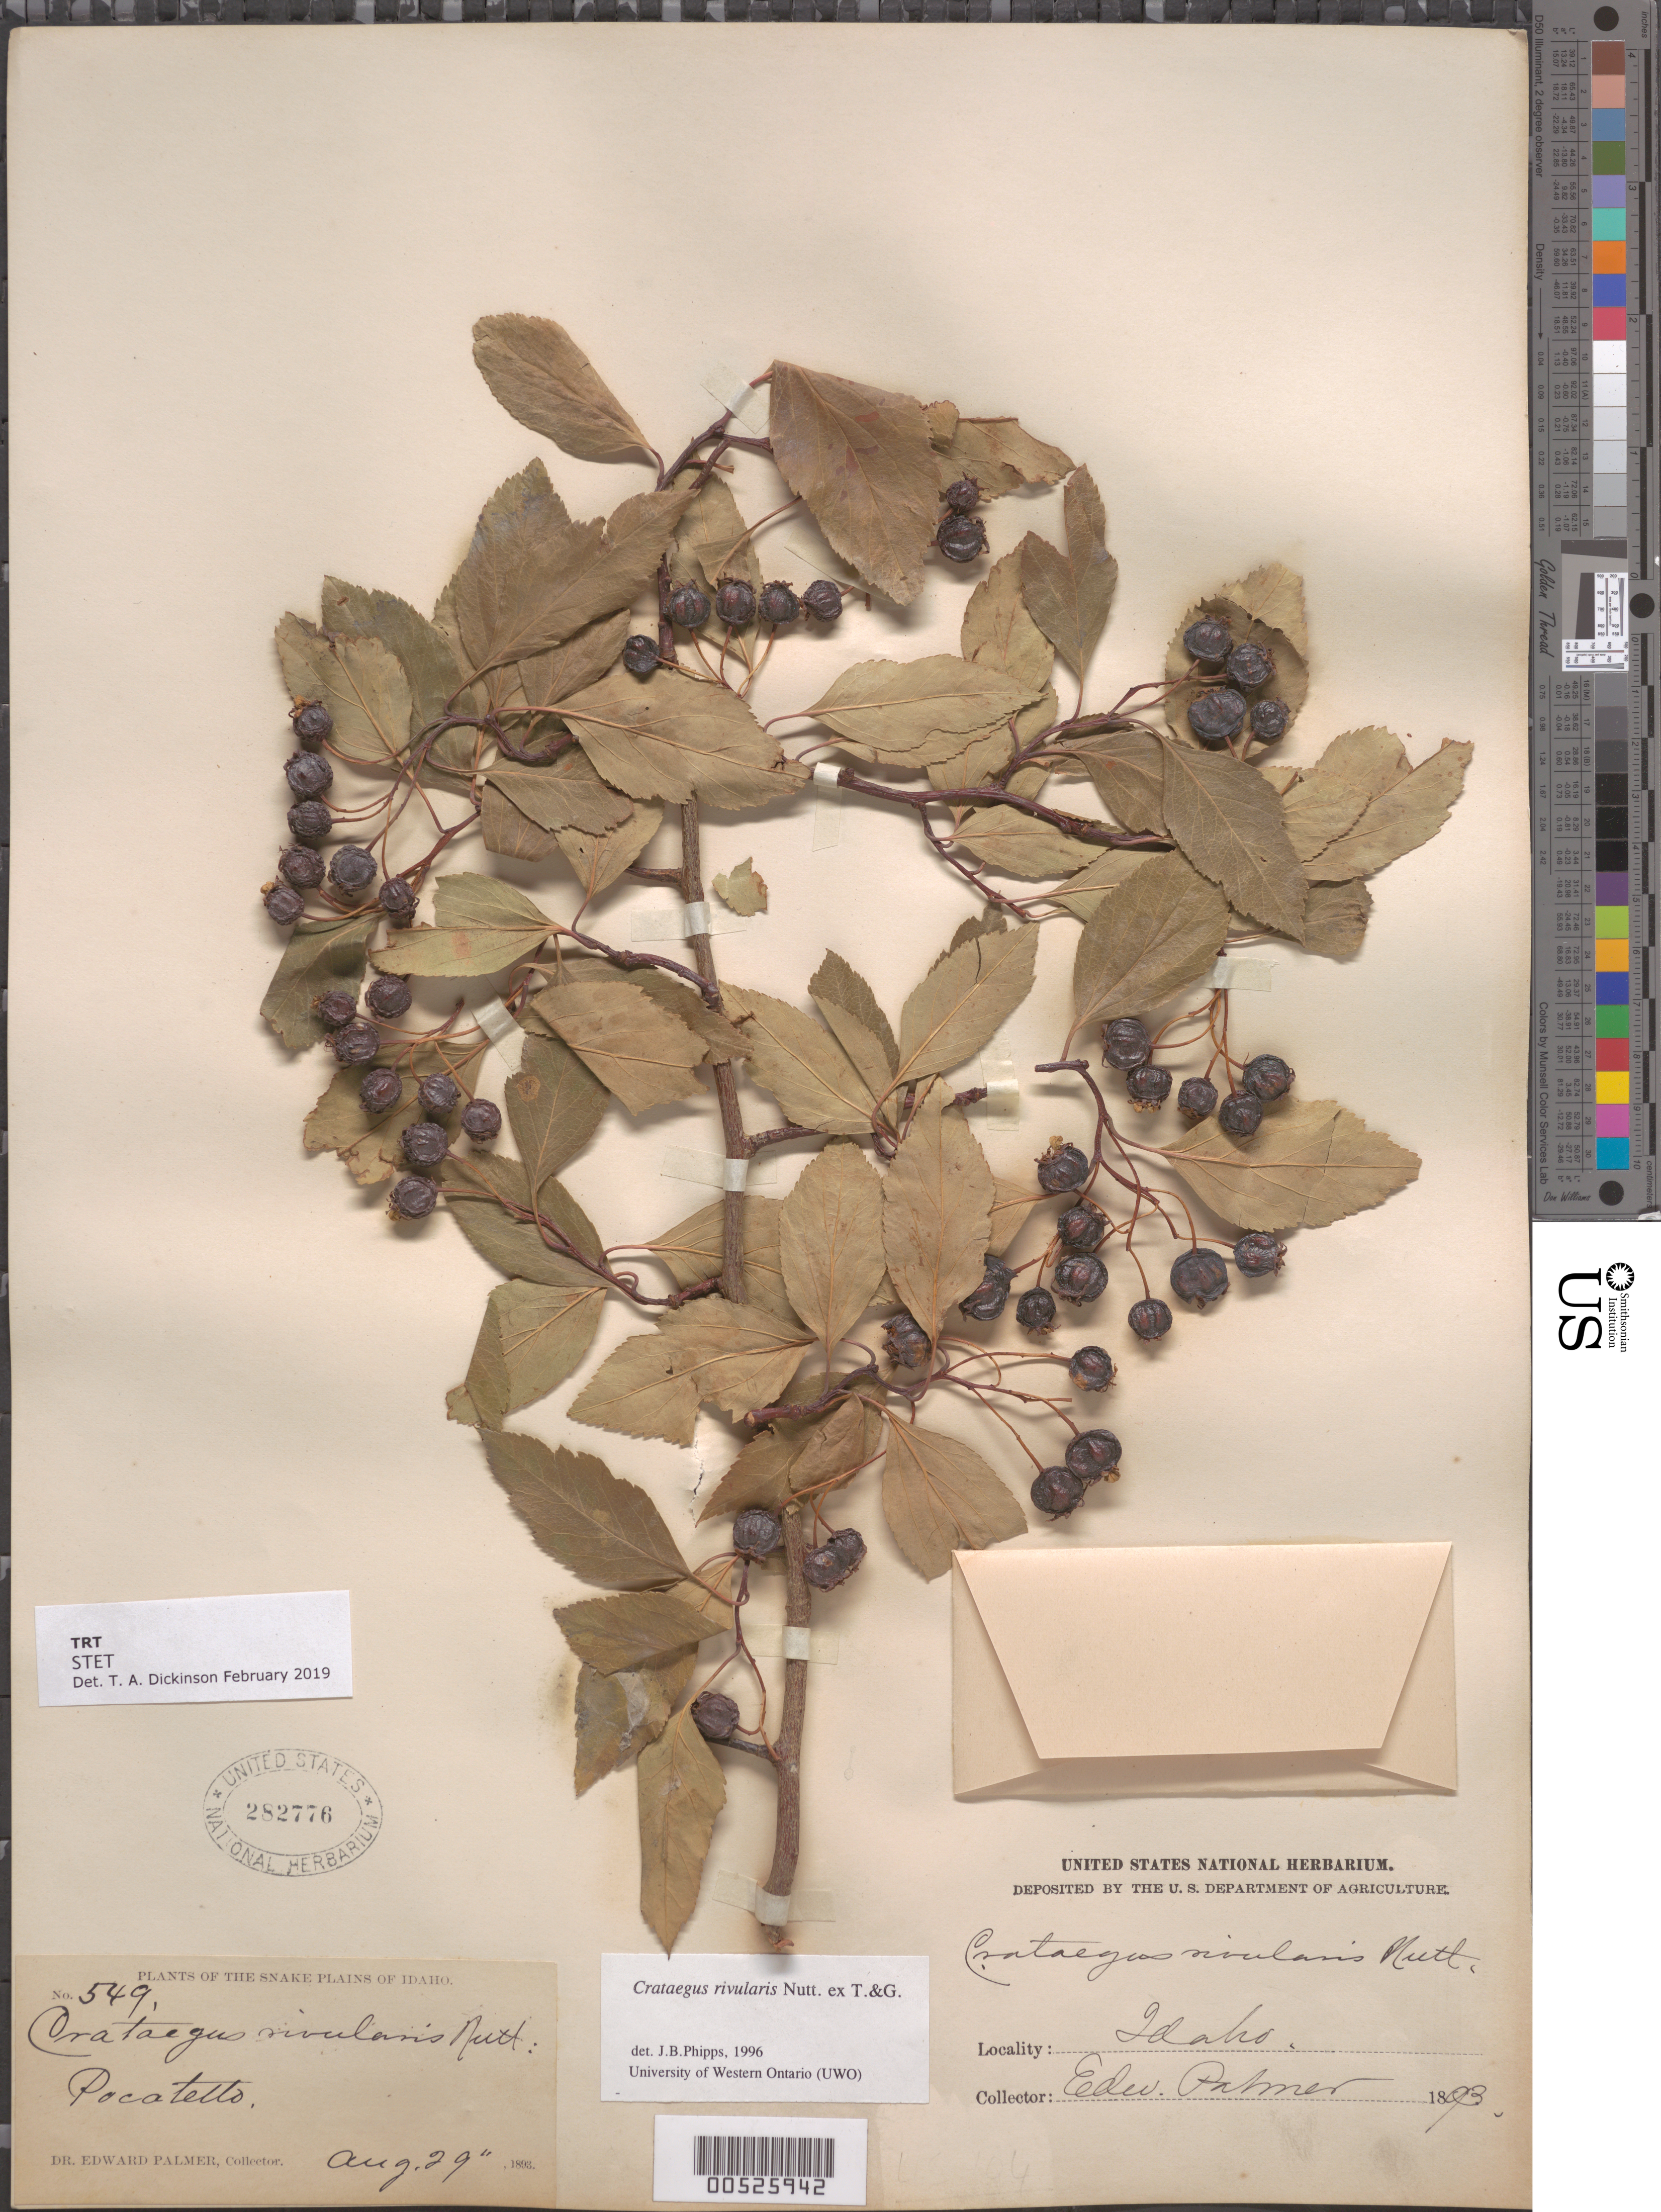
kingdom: Plantae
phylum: Tracheophyta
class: Magnoliopsida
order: Rosales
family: Rosaceae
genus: Crataegus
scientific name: Crataegus rivularis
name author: Nutt.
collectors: E. Palmer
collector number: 549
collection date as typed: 29 Aug 1893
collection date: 1893-08-29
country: United States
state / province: Idaho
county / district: Bannock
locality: Pocatello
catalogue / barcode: US 282776